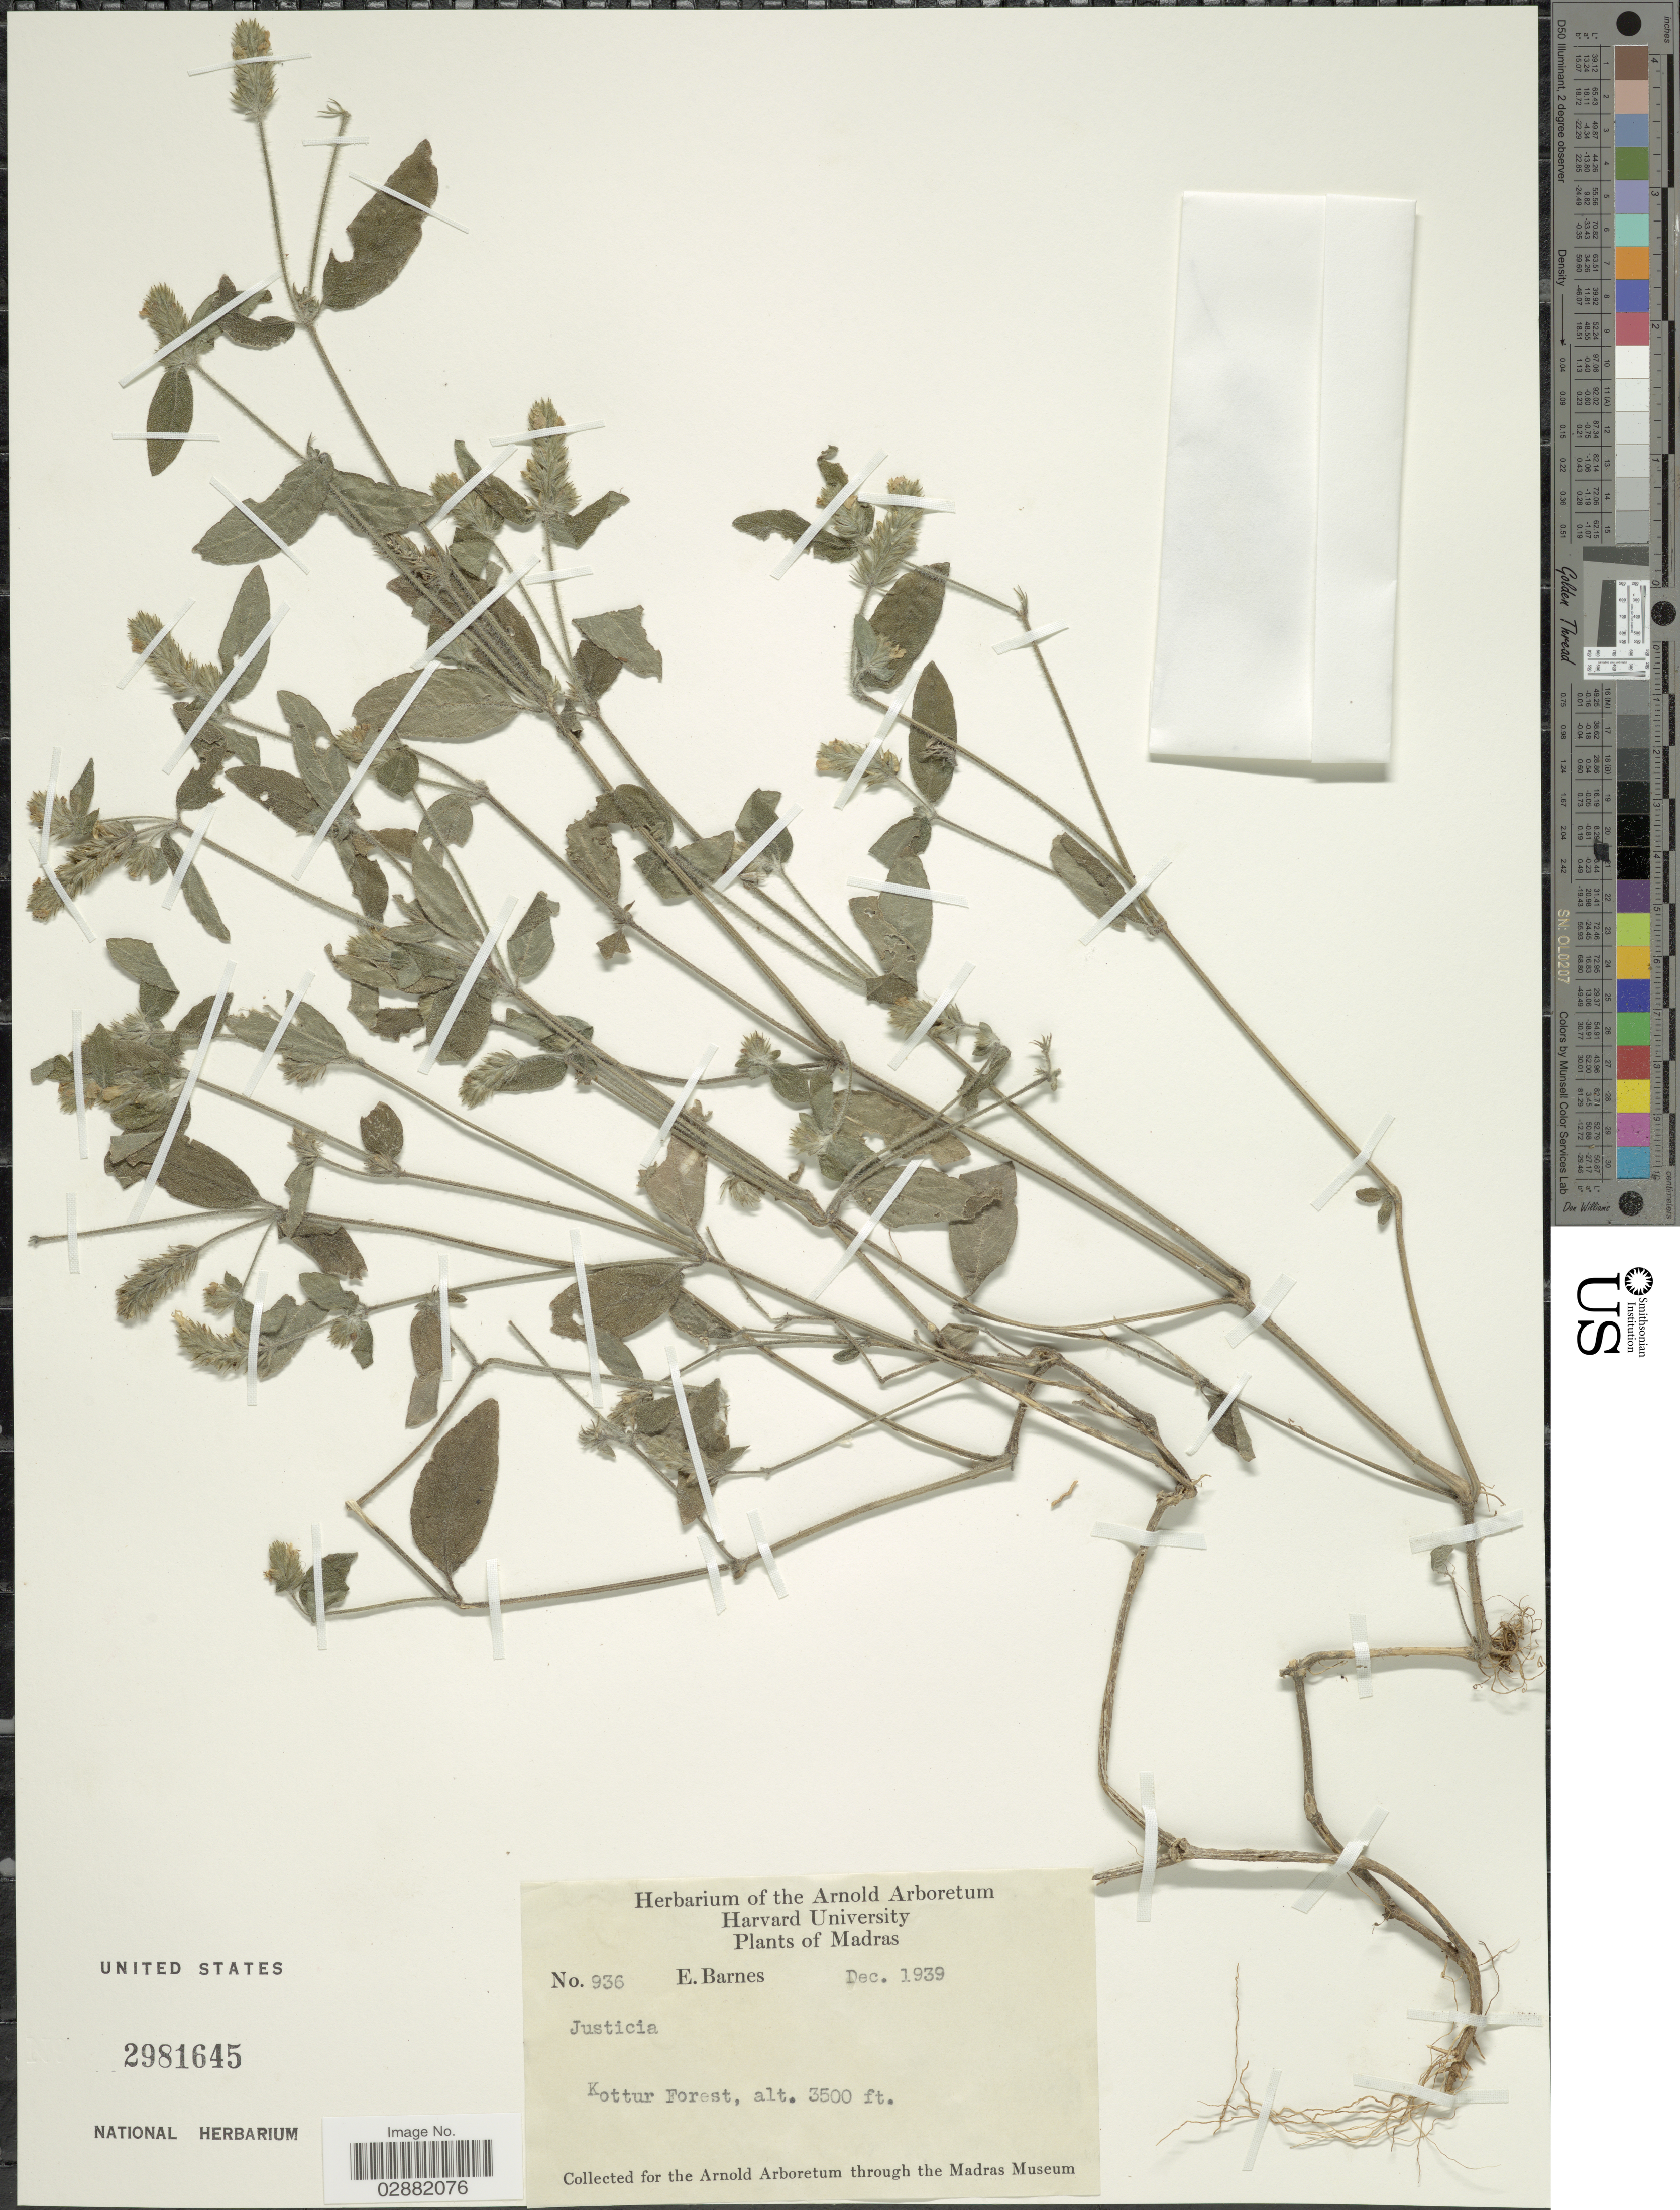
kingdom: Plantae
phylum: Tracheophyta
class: Magnoliopsida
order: Lamiales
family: Acanthaceae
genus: Justicia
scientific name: Justicia sp.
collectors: E. Barnes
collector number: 936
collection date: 1939-12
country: India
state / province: Tamil Nadu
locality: Madras, Kottur Forest.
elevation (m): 1067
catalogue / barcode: US 2981645